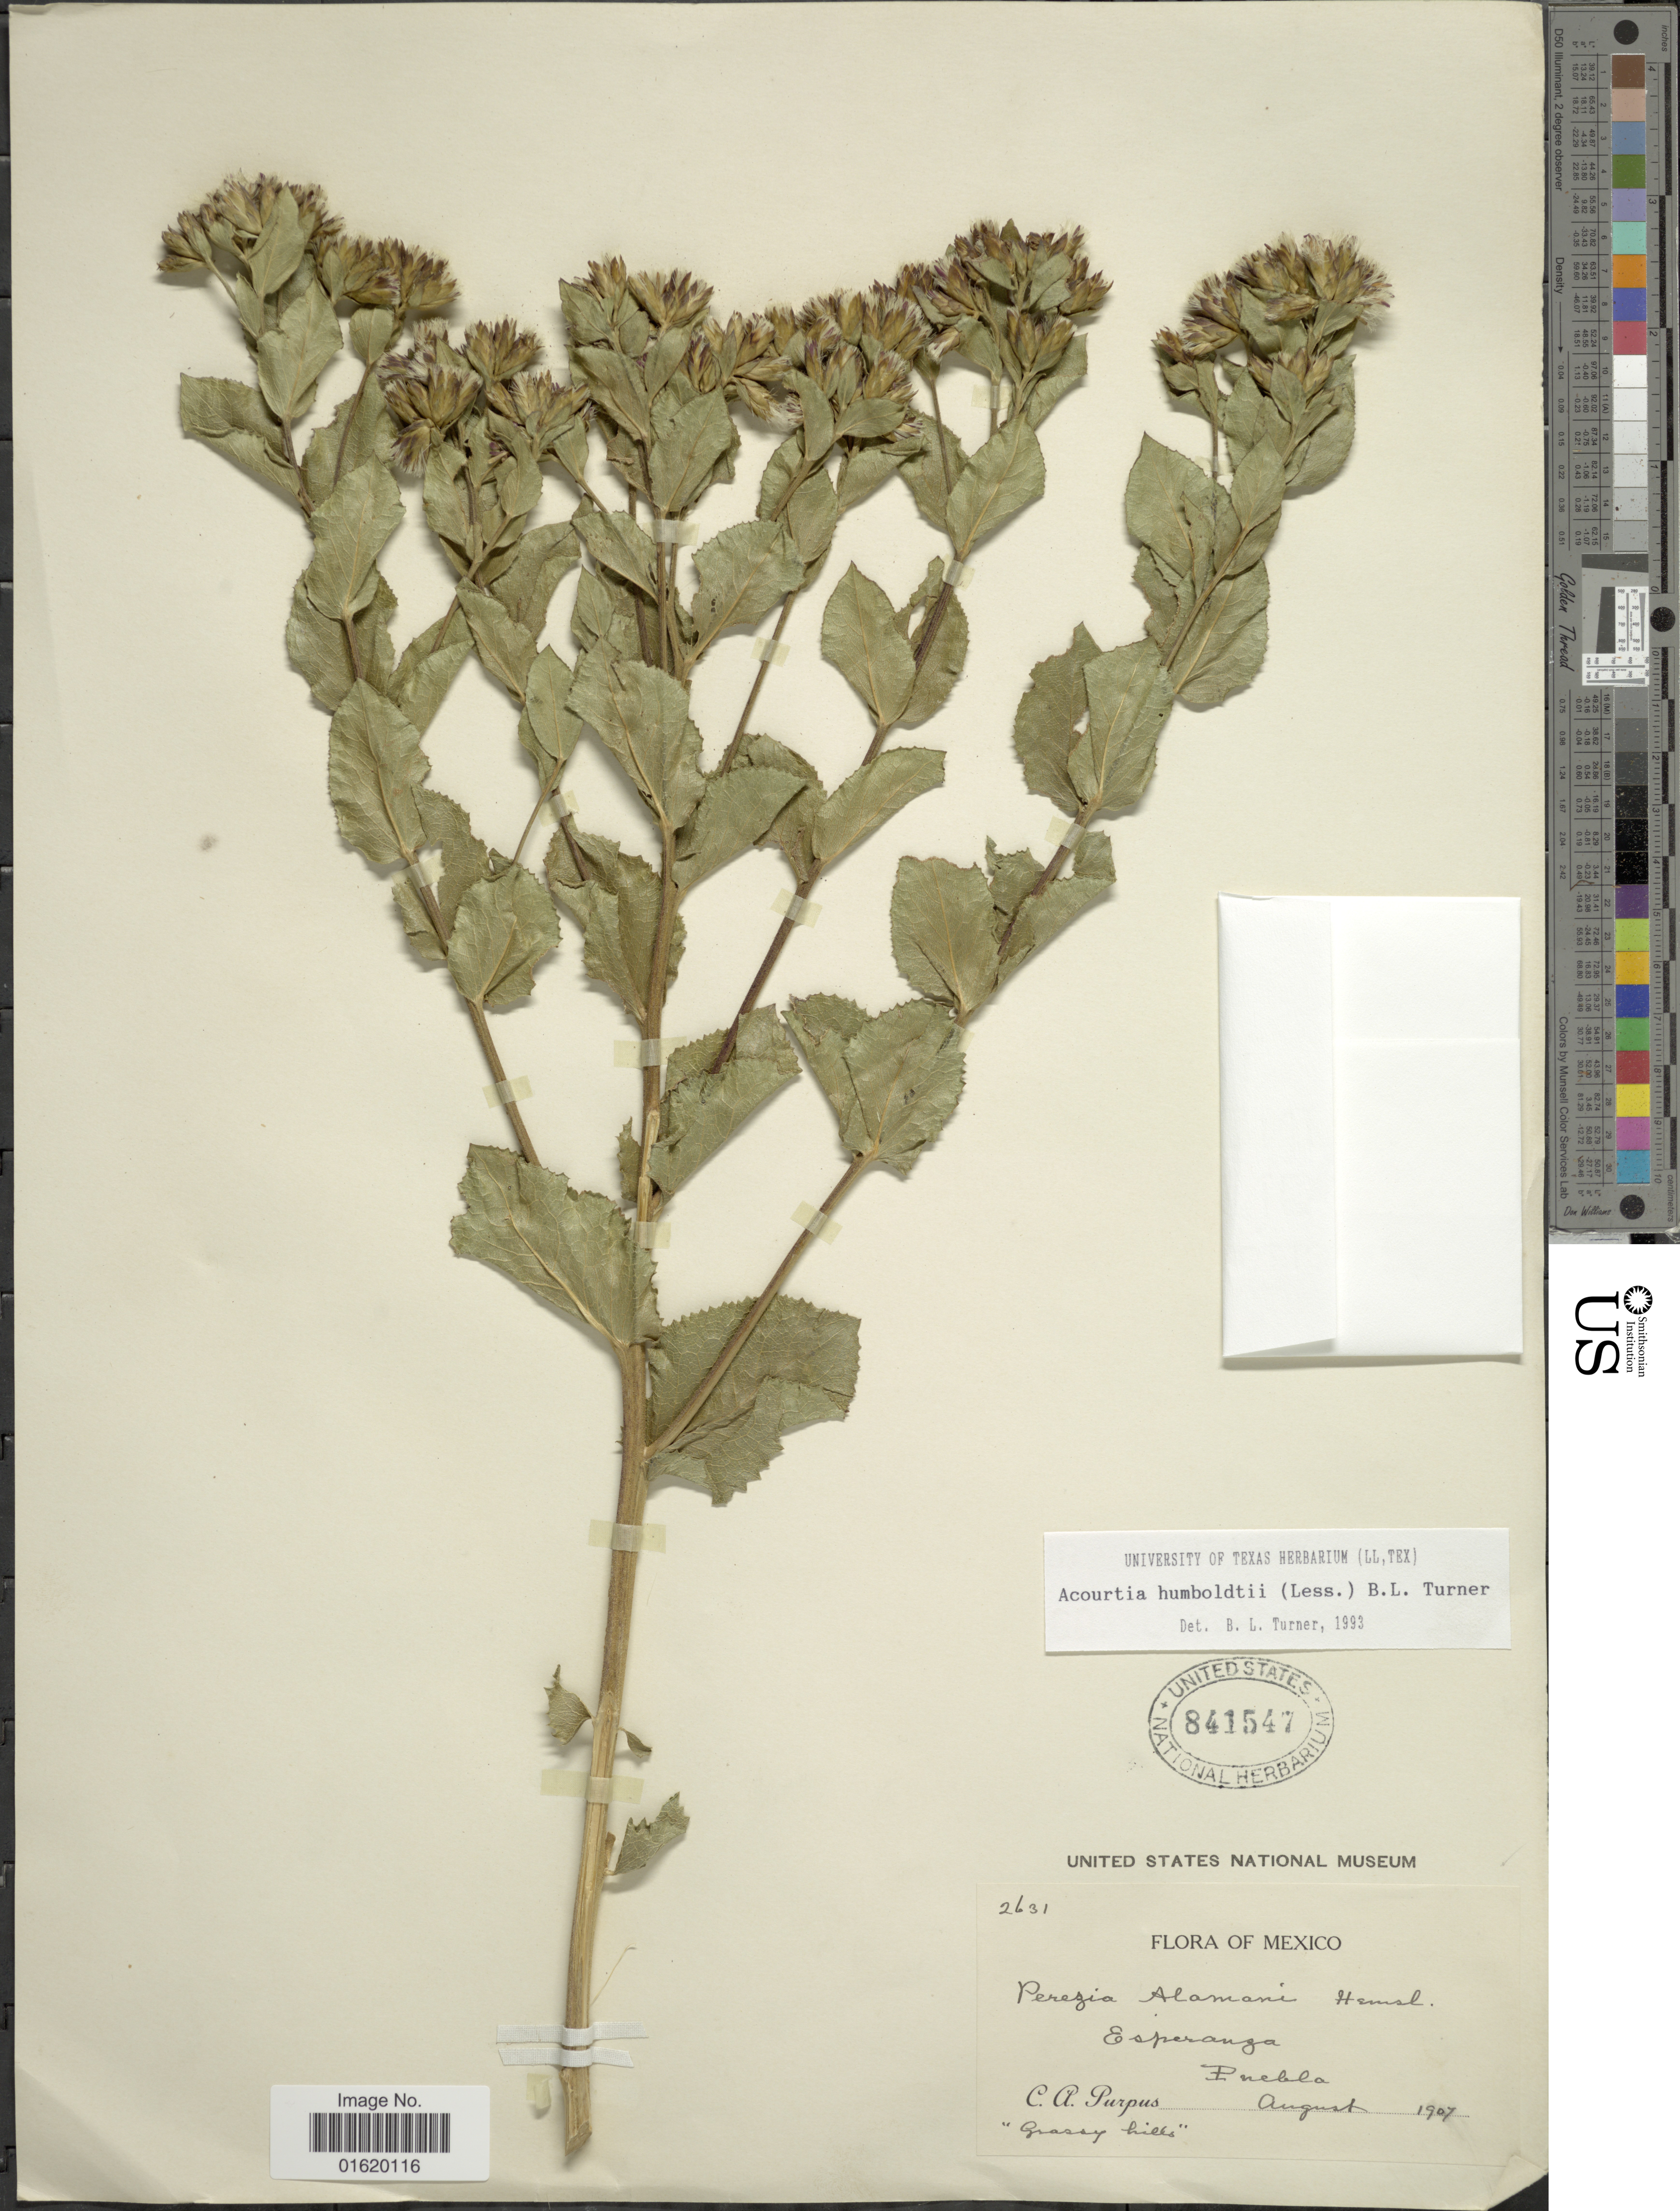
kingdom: Plantae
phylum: Tracheophyta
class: Magnoliopsida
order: Asterales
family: Asteraceae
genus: Acourtia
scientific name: Acourtia humboldtii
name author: (Less.) B.L. Turner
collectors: C. A. Purpus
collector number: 2631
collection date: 1907-08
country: Mexico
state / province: Puebla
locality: Esperanza, "Grassy hilsl"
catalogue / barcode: US 841547